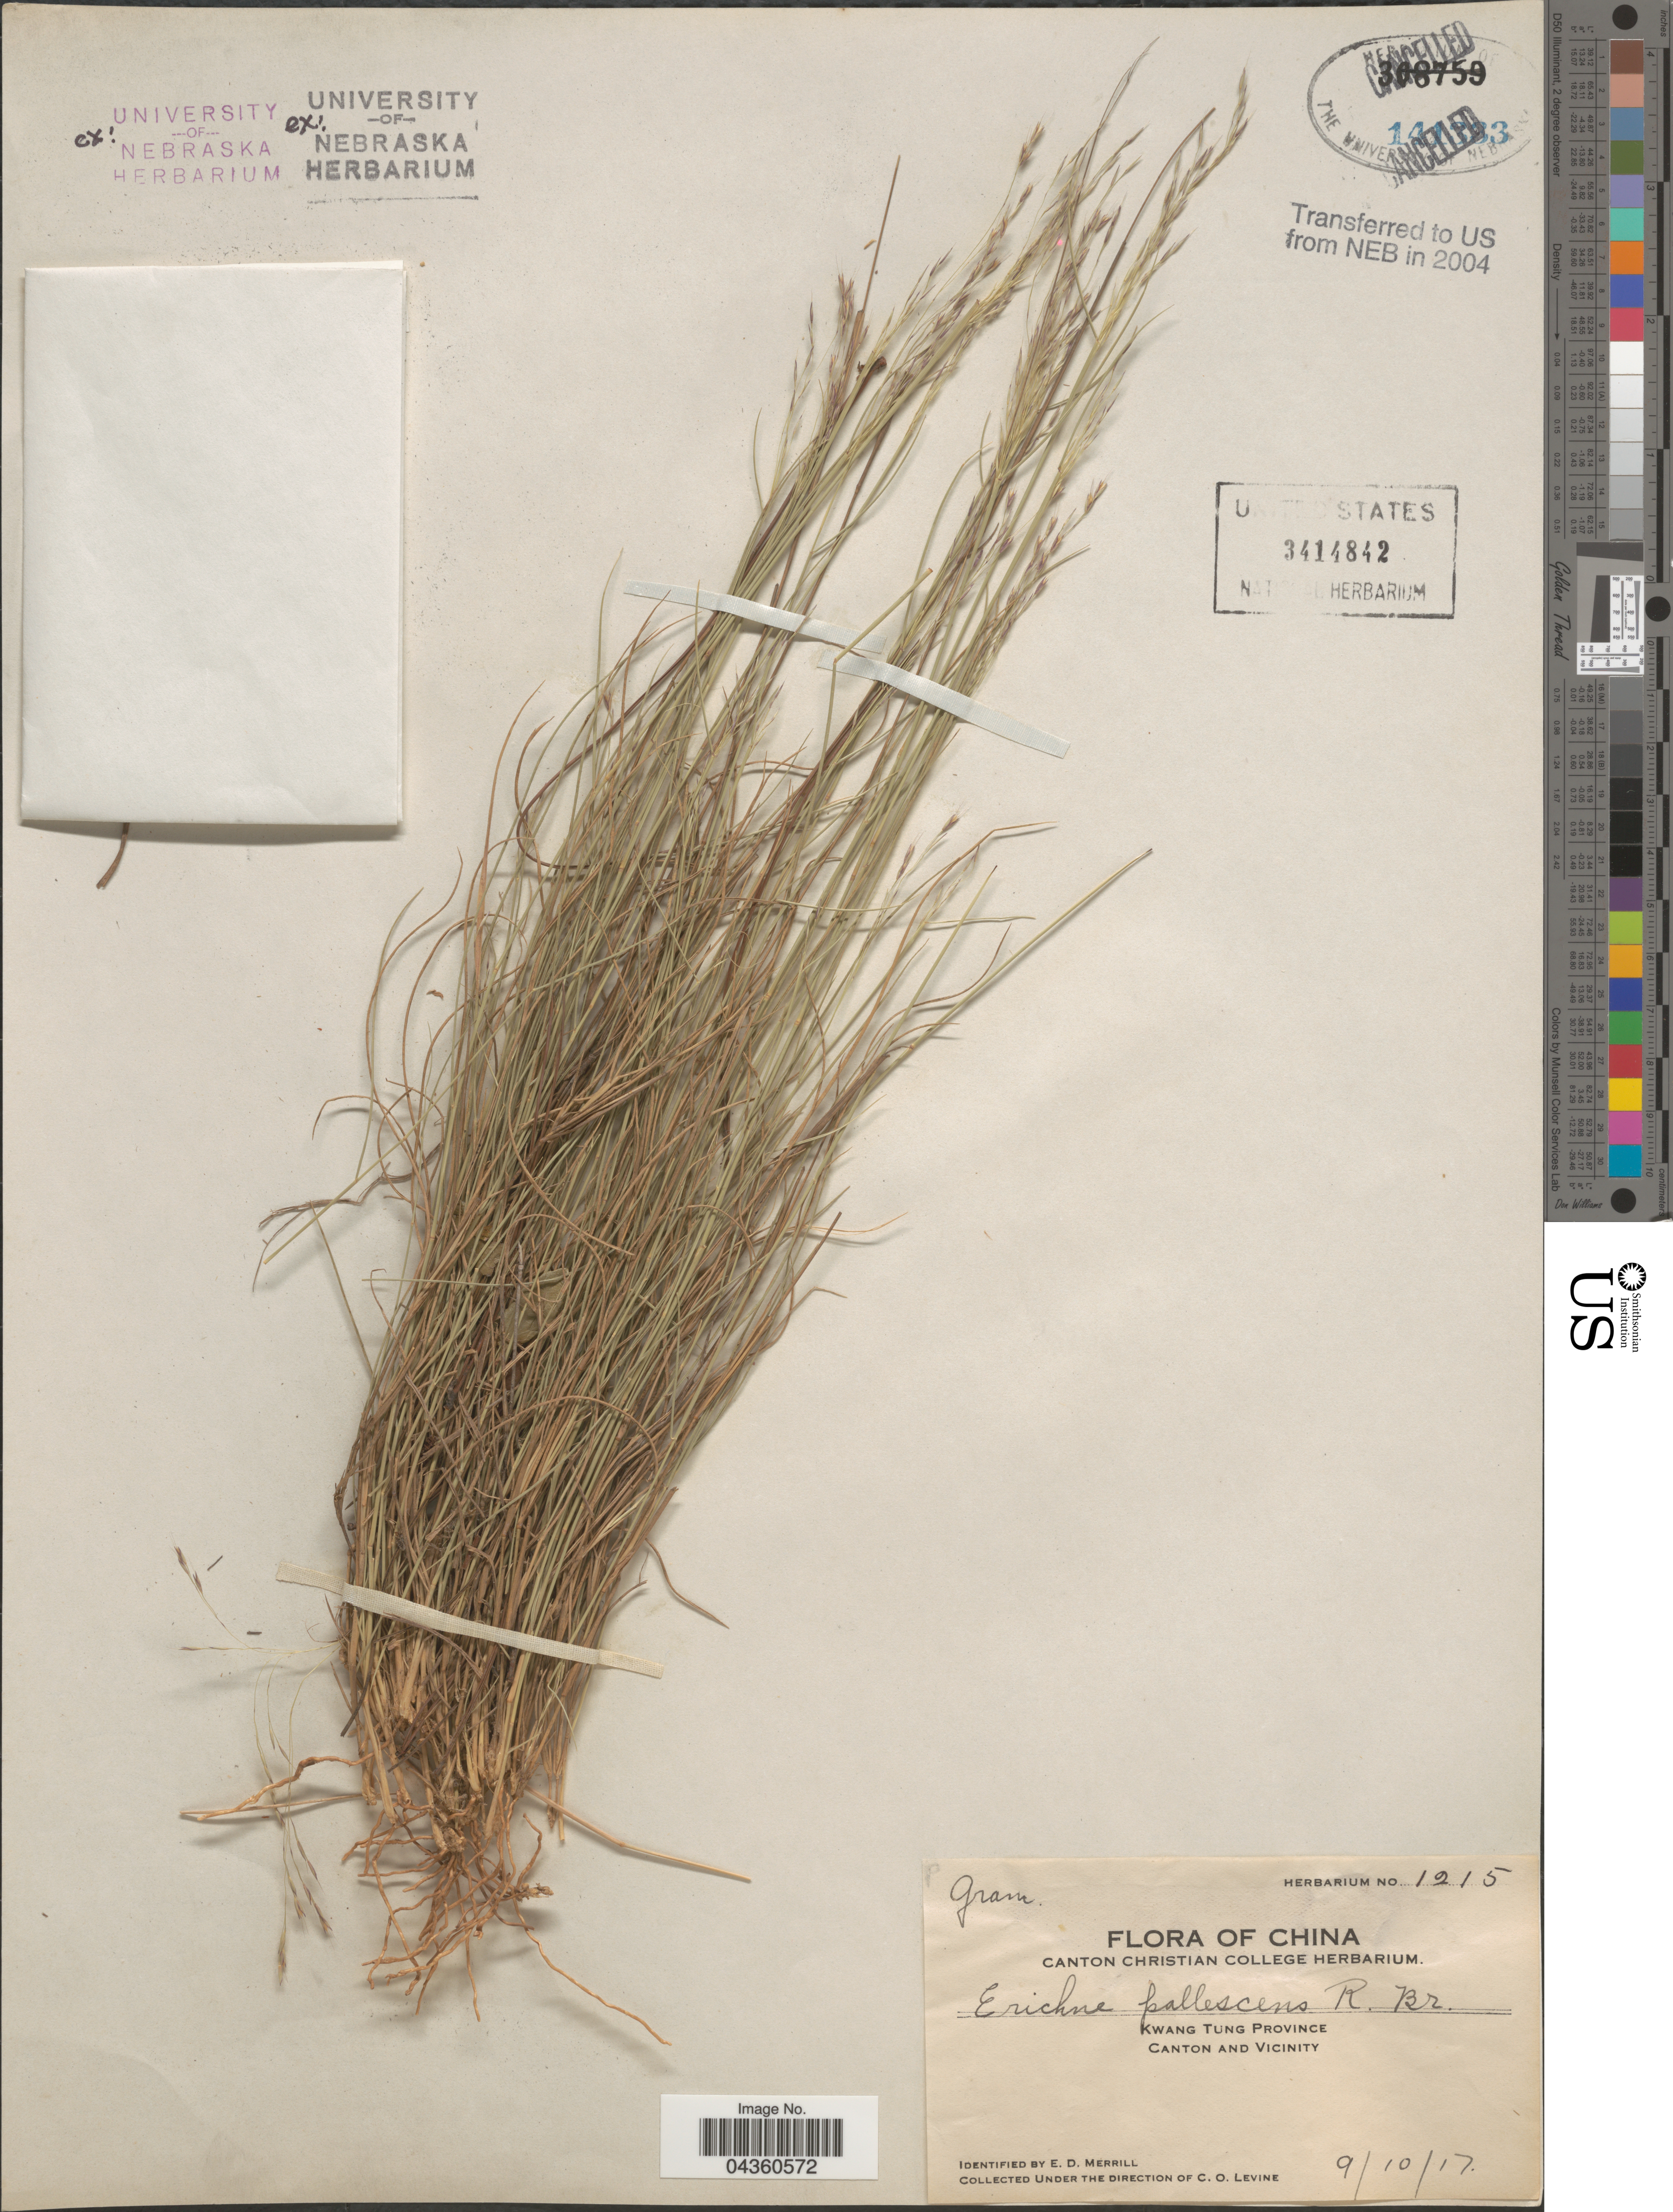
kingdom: Plantae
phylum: Tracheophyta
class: Liliopsida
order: Poales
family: Poaceae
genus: Eriachne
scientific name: Eriachne pallescens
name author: R. Br.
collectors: C. O. Levine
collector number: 1215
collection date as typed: Transcribed d/m/y: 9/10/17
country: China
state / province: Guangdong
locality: Kwang Tung Province. Canton and Vicinity.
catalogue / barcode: US 3414842